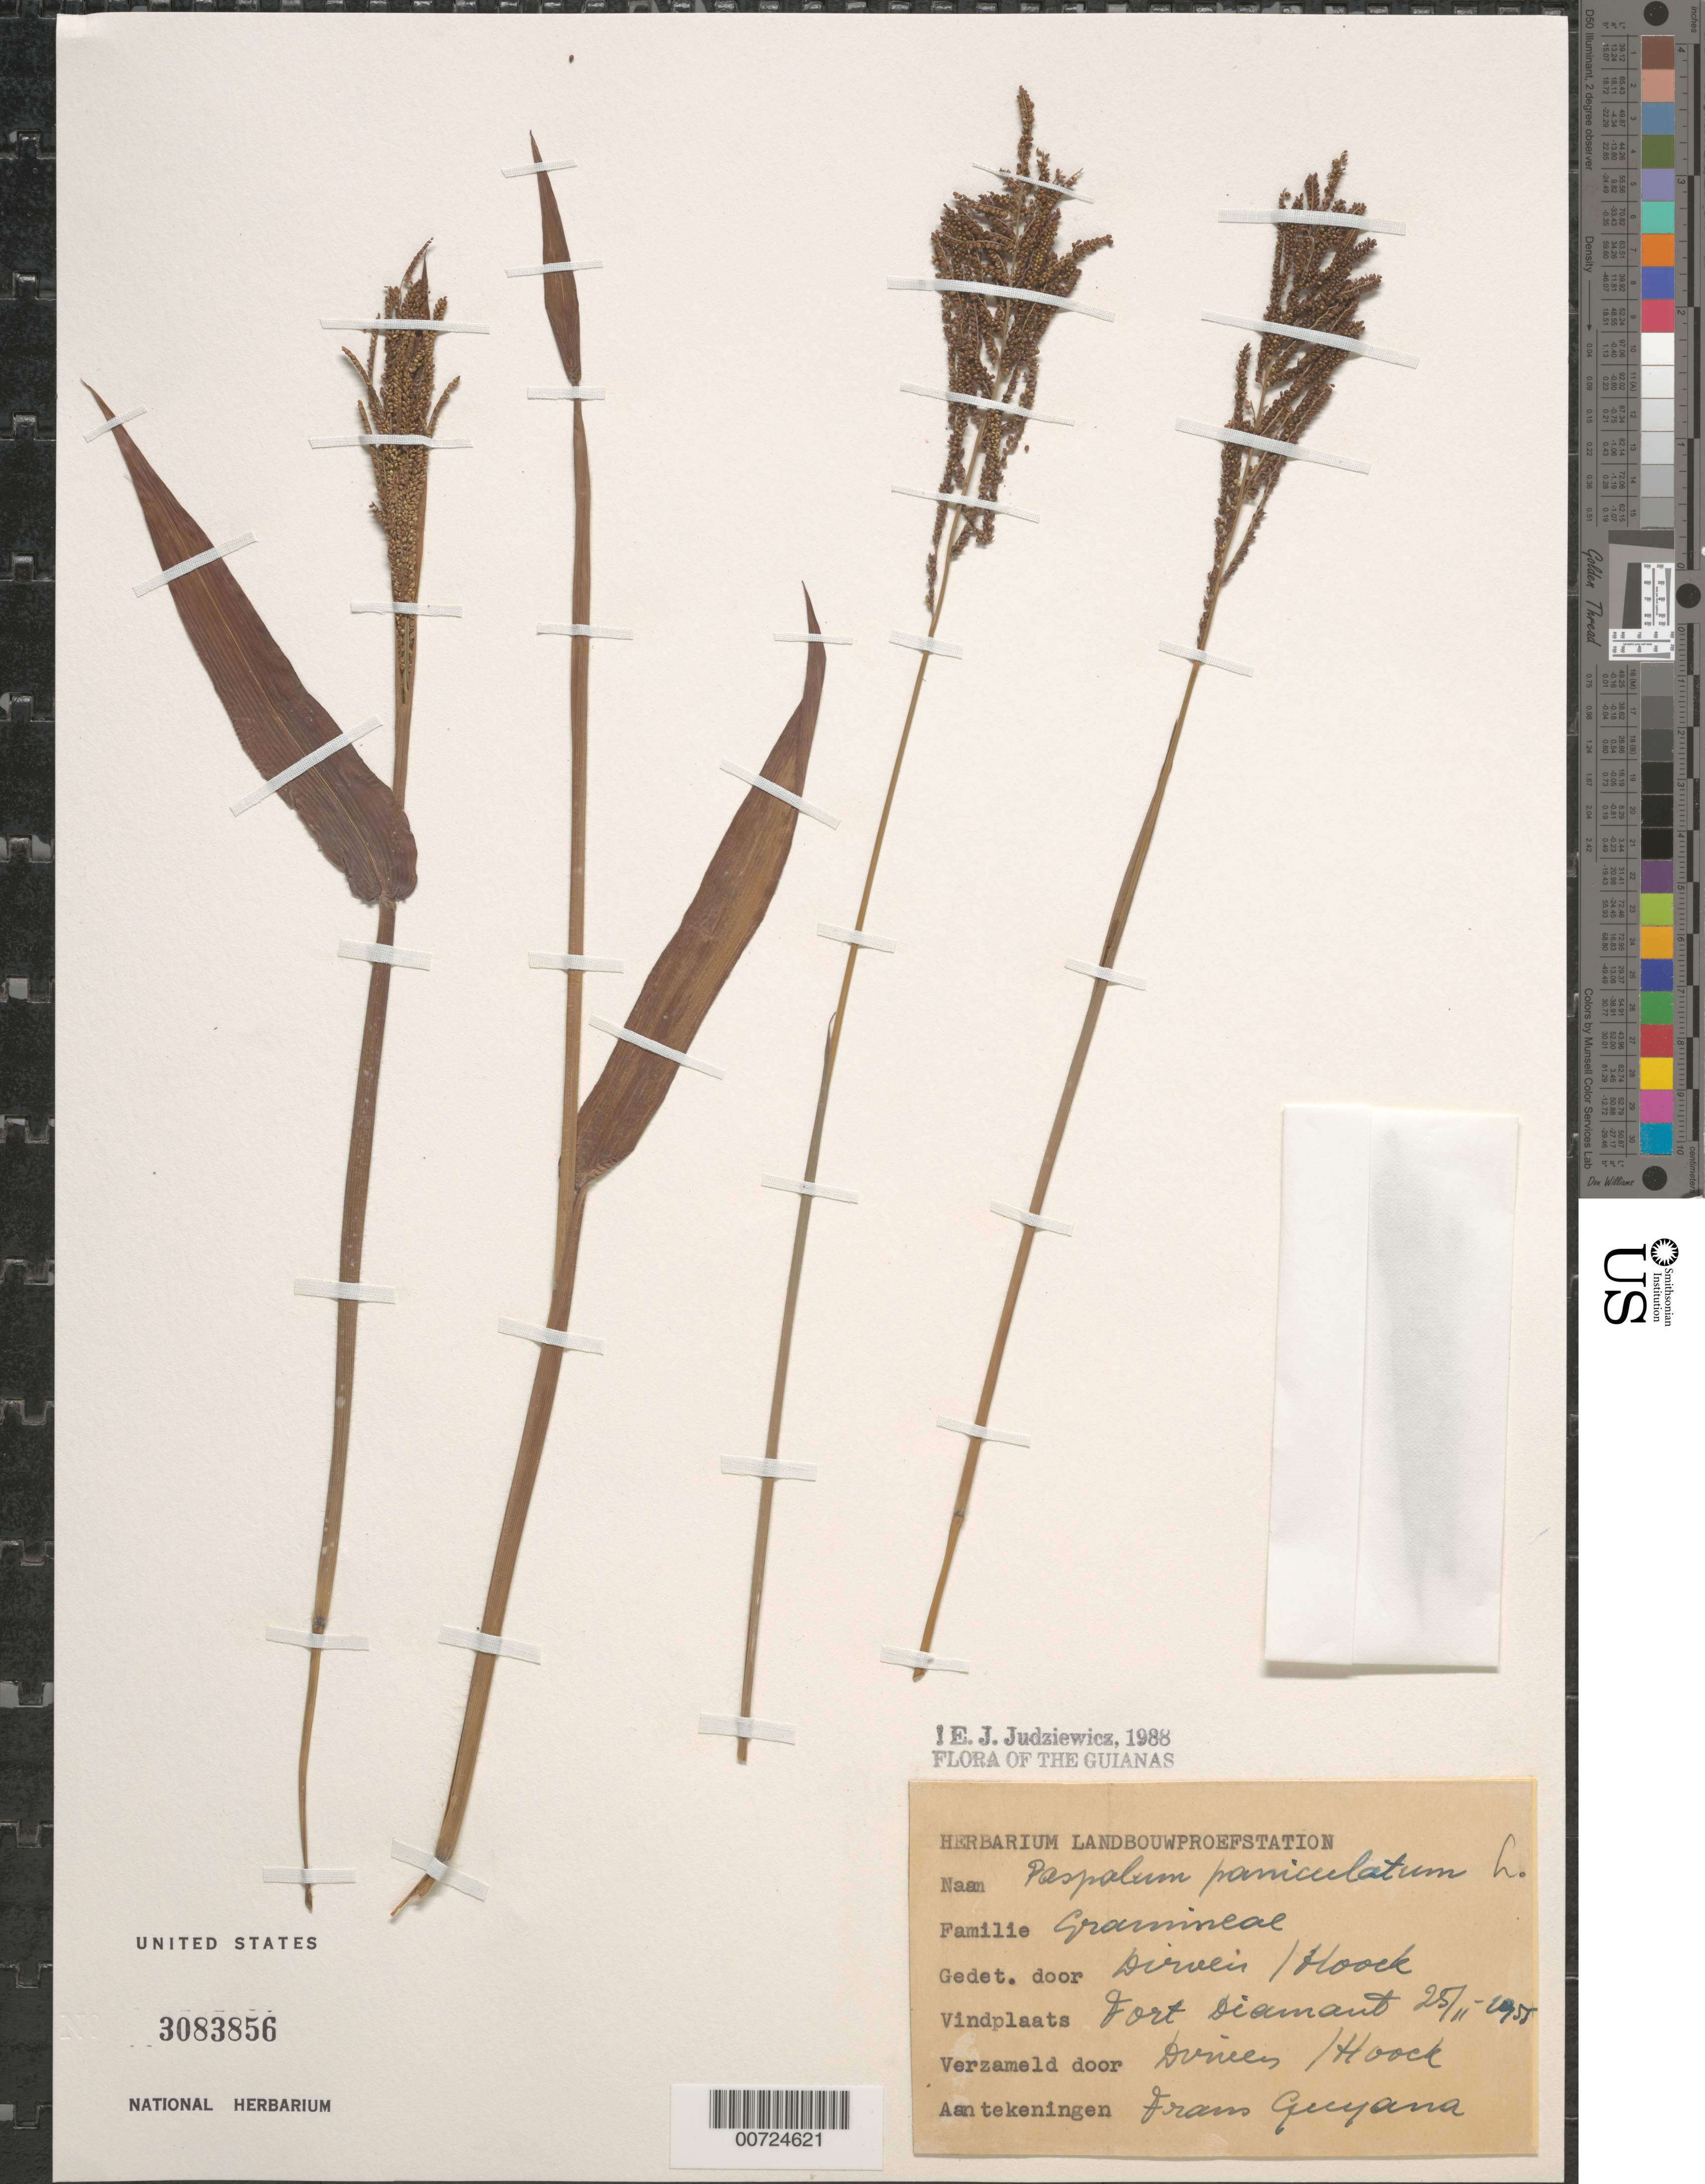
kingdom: Plantae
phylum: Tracheophyta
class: Liliopsida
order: Poales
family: Poaceae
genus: Paspalum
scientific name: Paspalum paniculatum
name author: L.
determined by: Judziewicz, E. J.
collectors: J. Dirven & J. Hoock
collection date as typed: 25-Nov-55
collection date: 1955-11-25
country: French Guiana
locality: Fort Diamant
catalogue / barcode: US 3083856